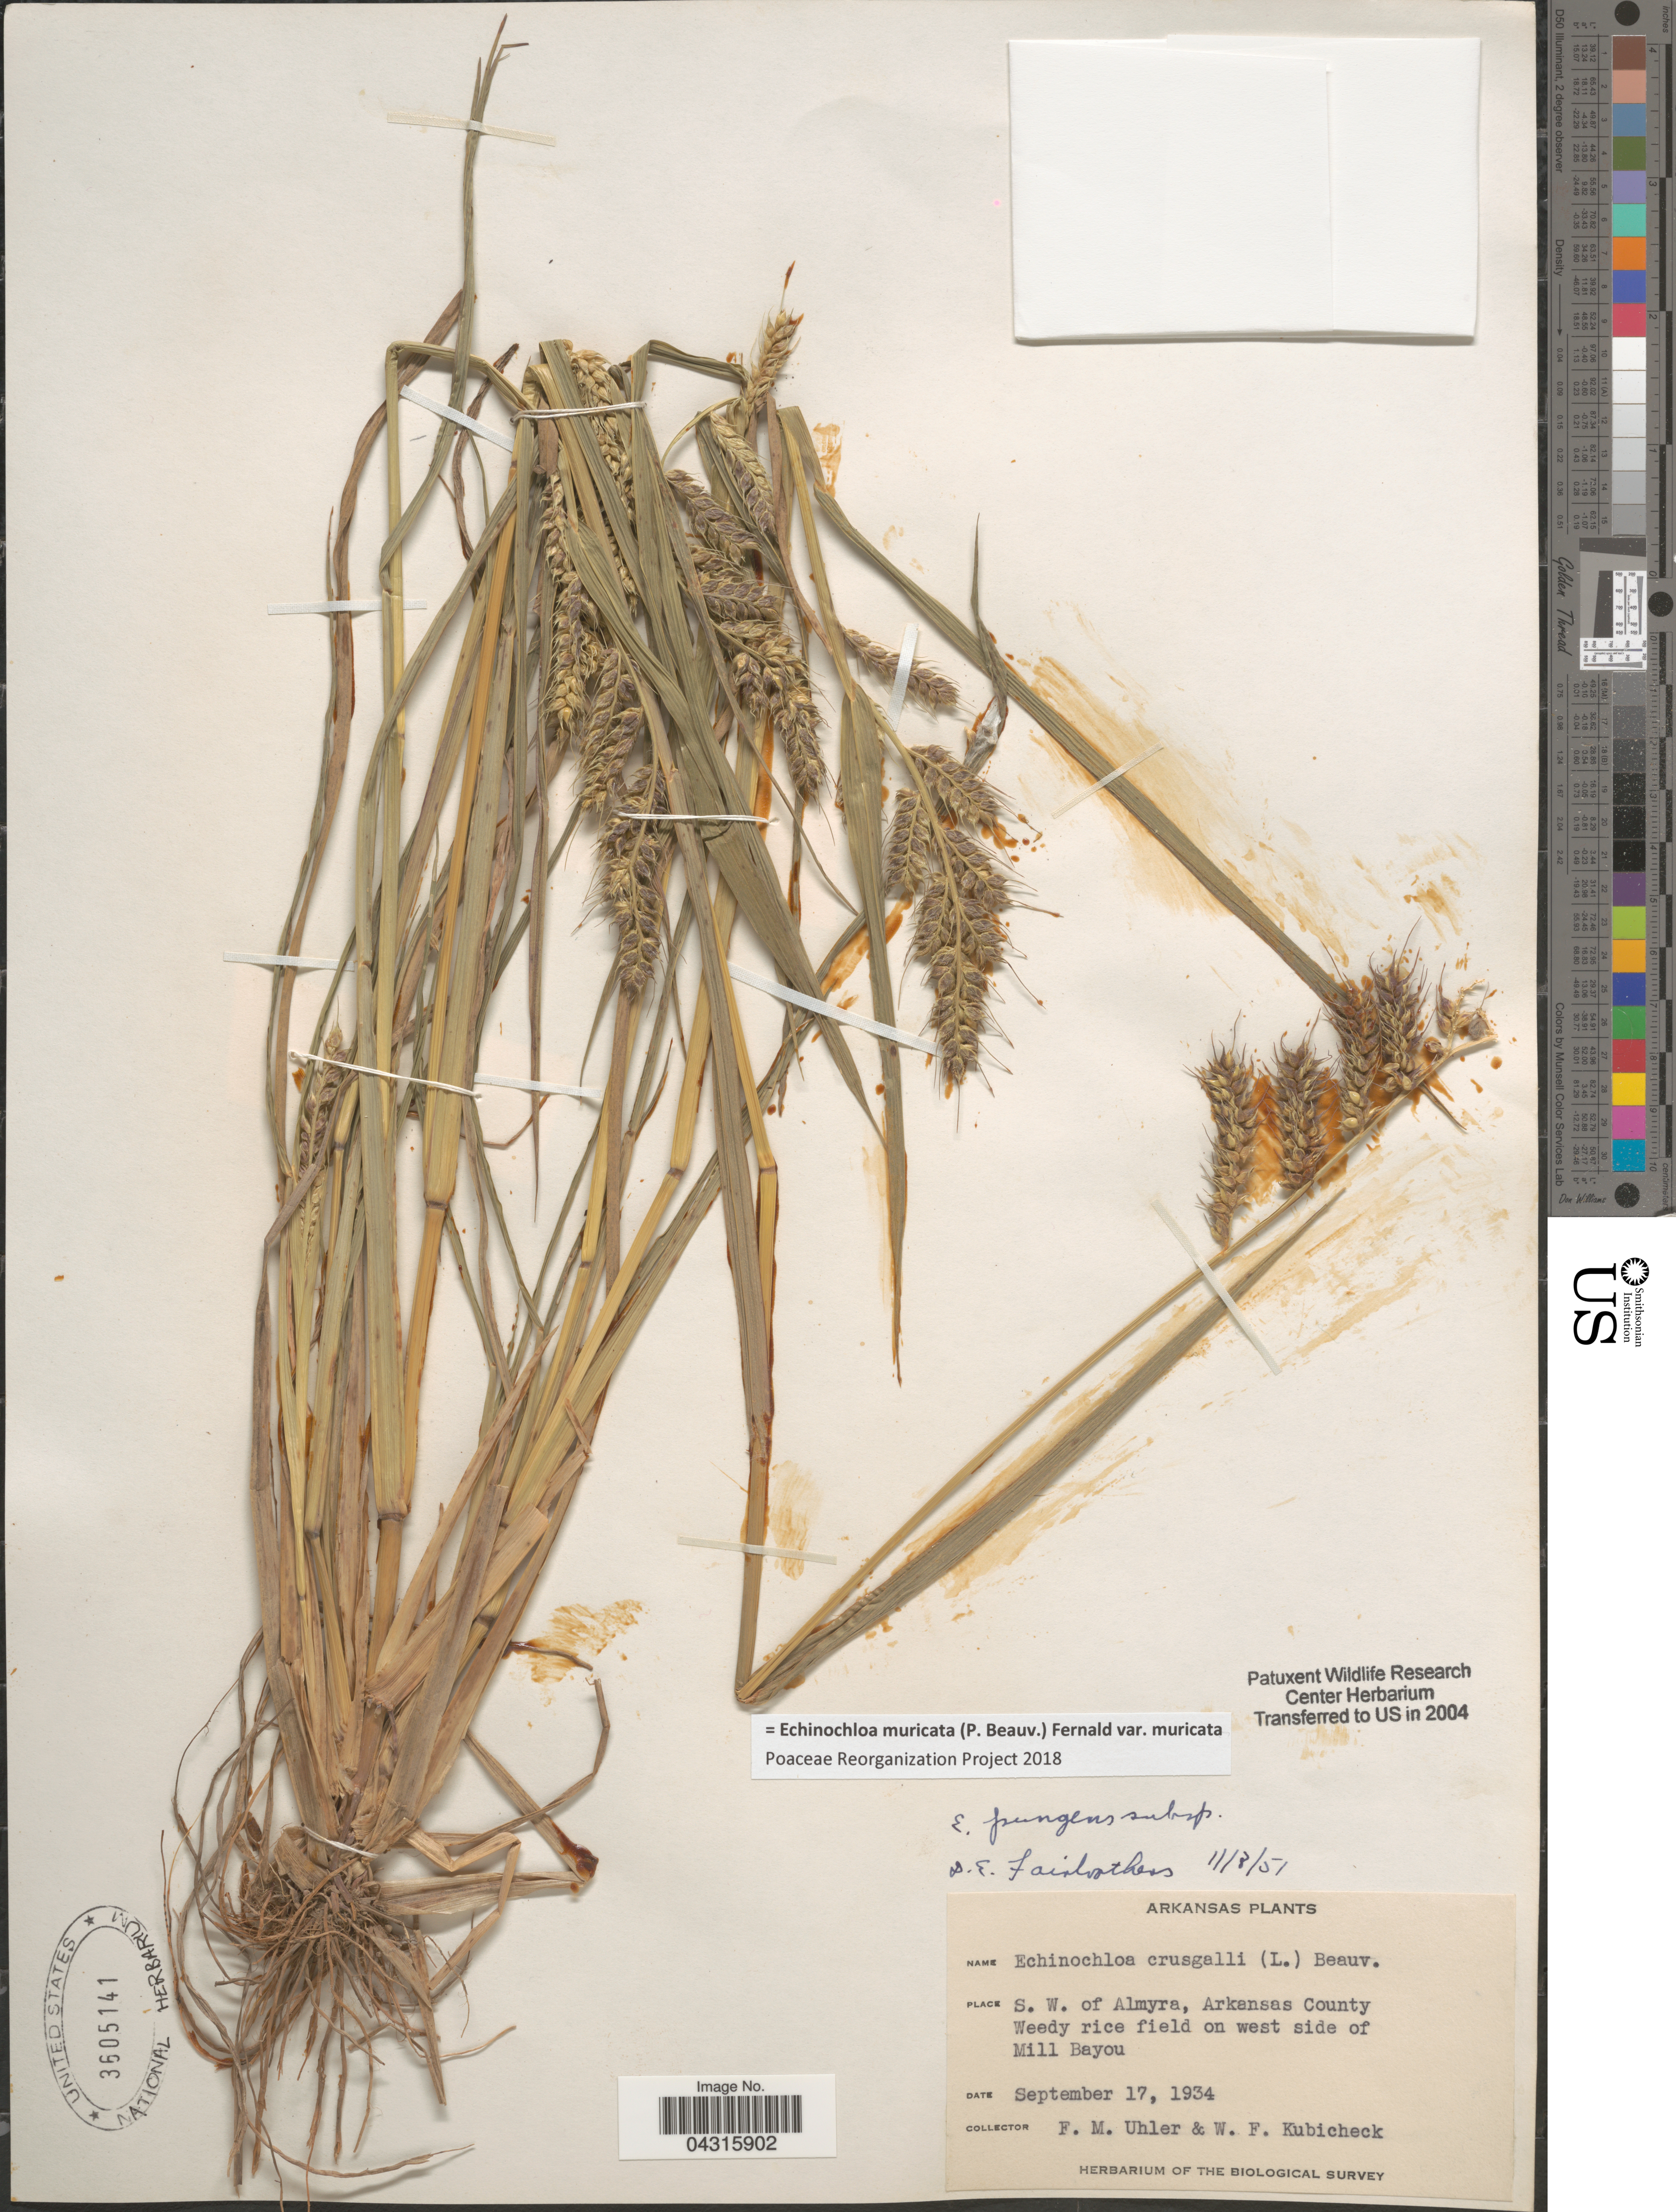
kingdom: Plantae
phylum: Tracheophyta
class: Liliopsida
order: Poales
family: Poaceae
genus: Echinochloa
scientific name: Echinochloa muricata var. muricata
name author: (P. Beauv.) Fernald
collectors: F. M. Uhler & W. Kubicheck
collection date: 1934-09-17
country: United States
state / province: Arkansas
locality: S.W. of Almyra, Arkansas County. Weedy rice field on west side of Mill Bayou, The Biological Survey.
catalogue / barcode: US 3605141